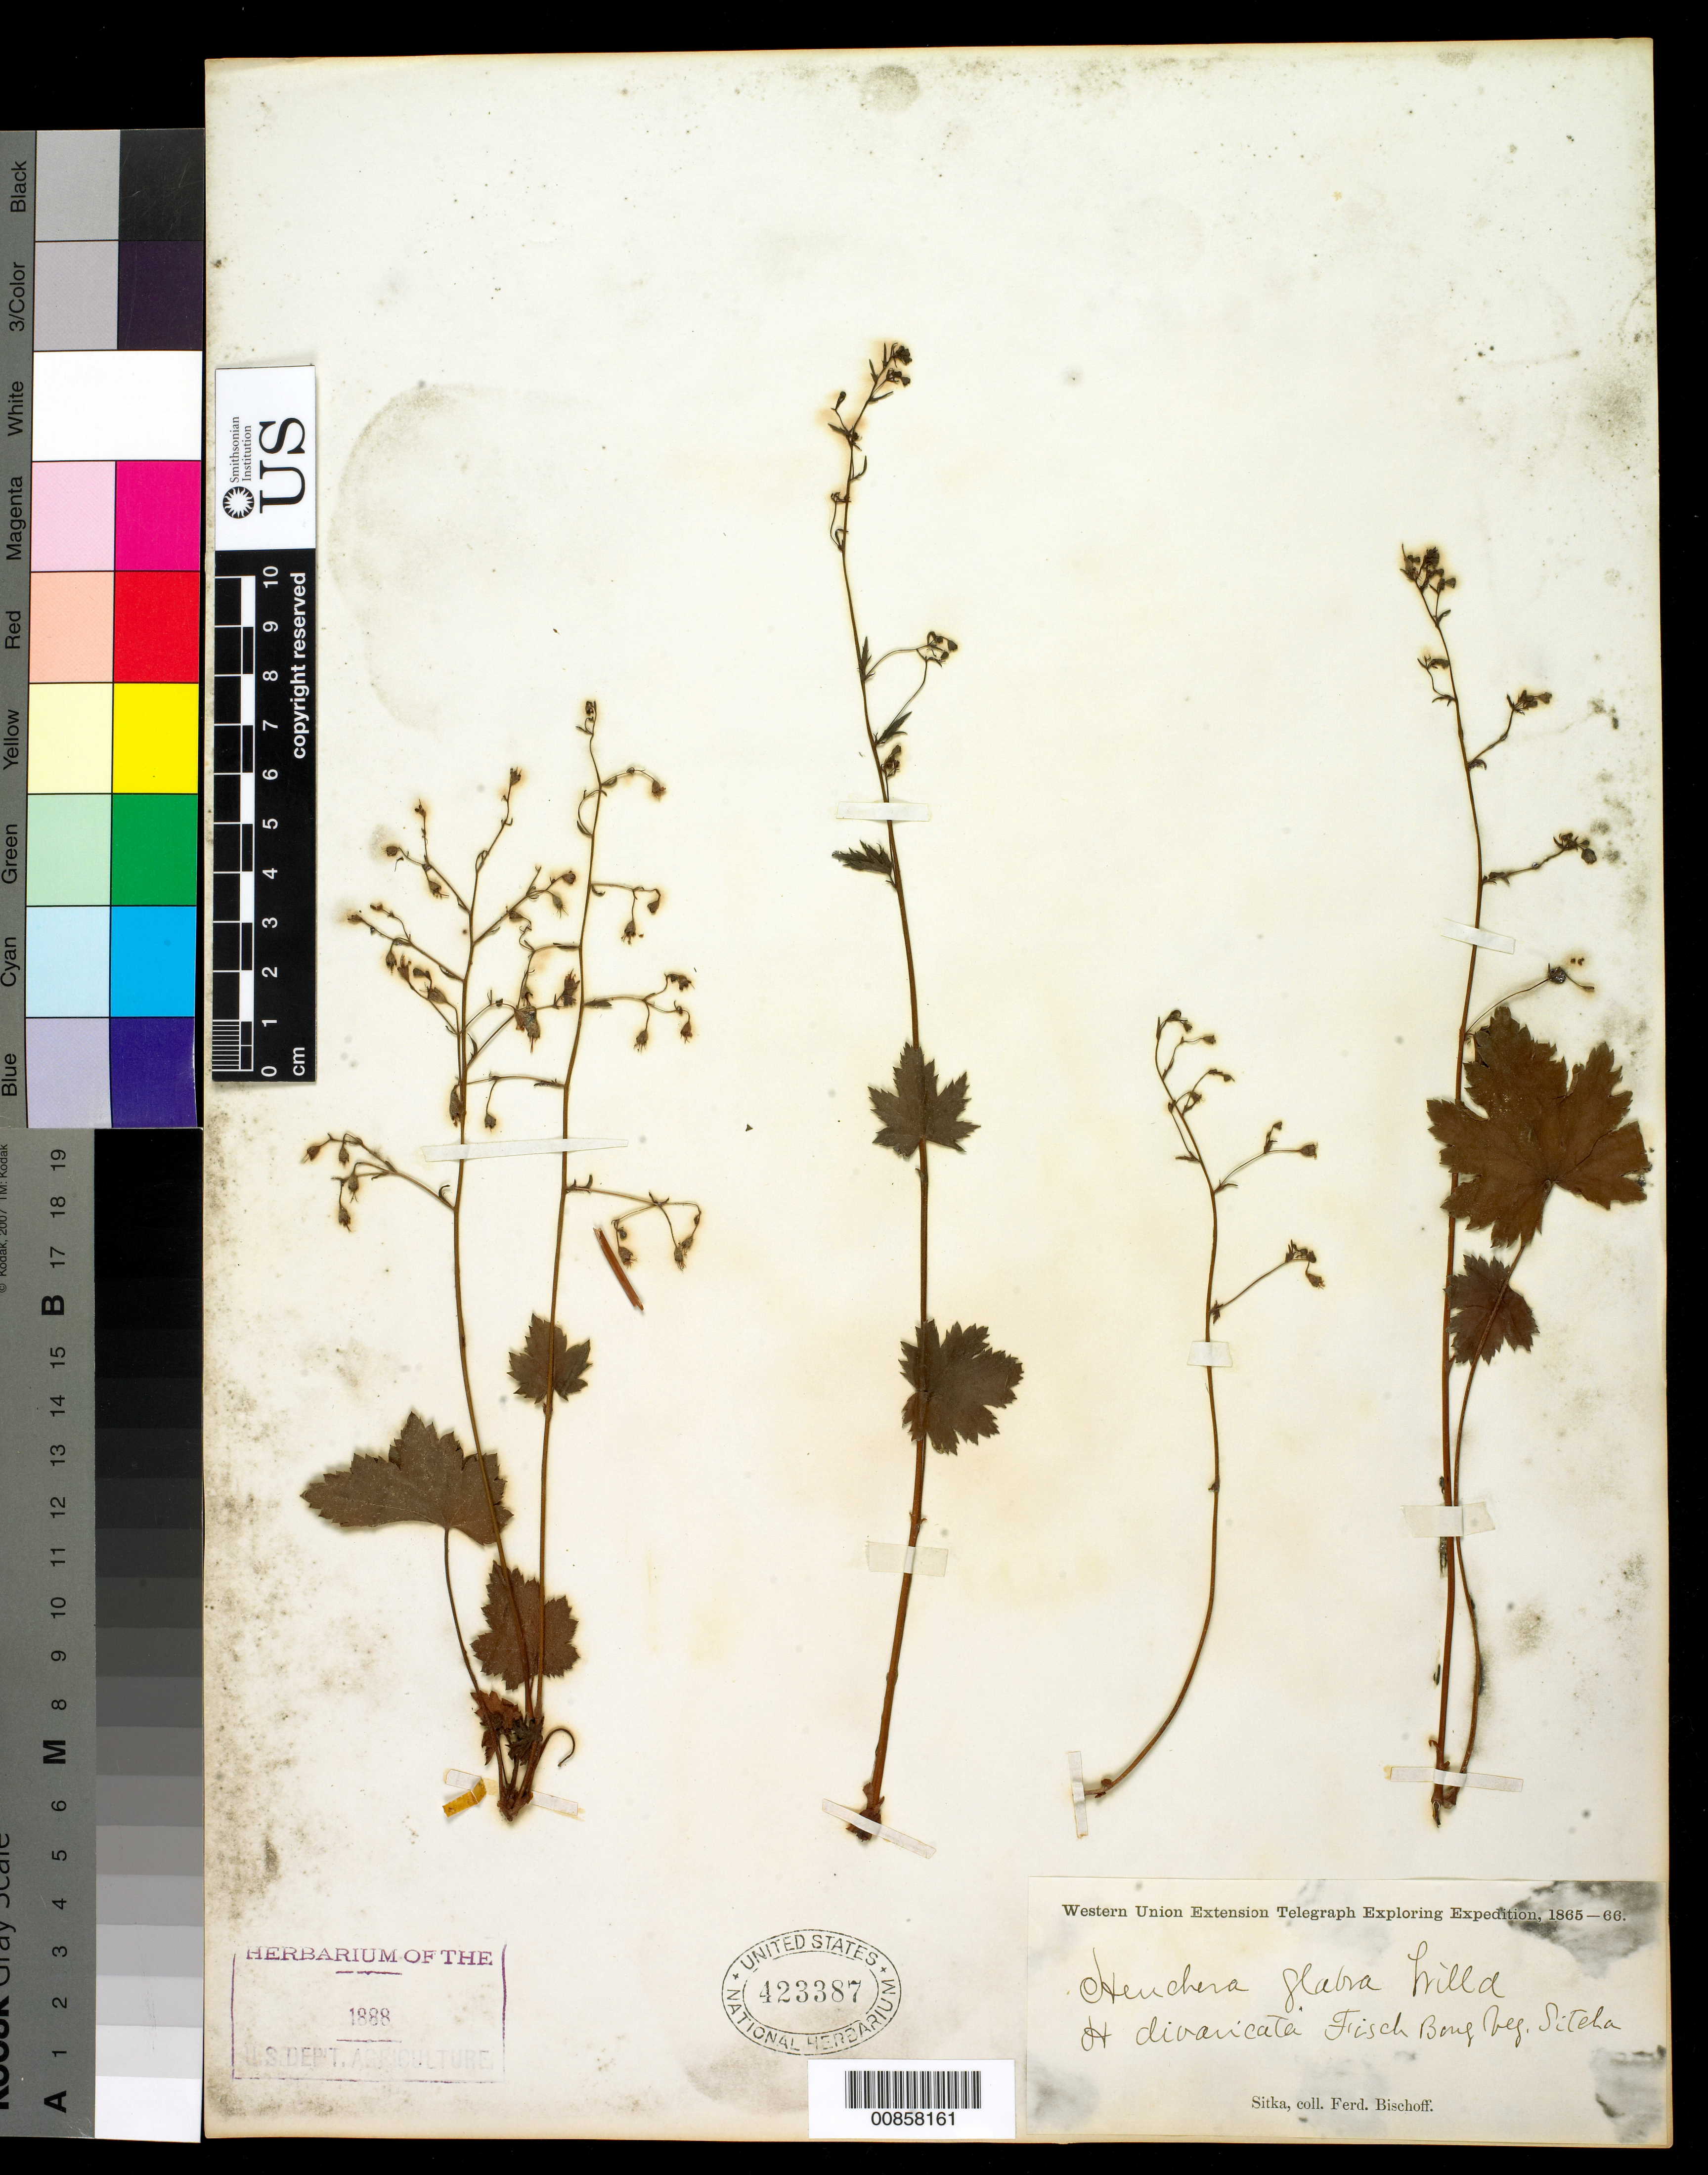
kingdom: Plantae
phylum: Tracheophyta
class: Magnoliopsida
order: Saxifragales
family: Saxifragaceae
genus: Heuchera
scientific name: Heuchera glabra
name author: Willd. ex Roem. & Schult.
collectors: F. Bischoff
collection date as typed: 1865 to -- --- 1866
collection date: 1865/1866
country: United States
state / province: Alaska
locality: Sitka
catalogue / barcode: US 423387